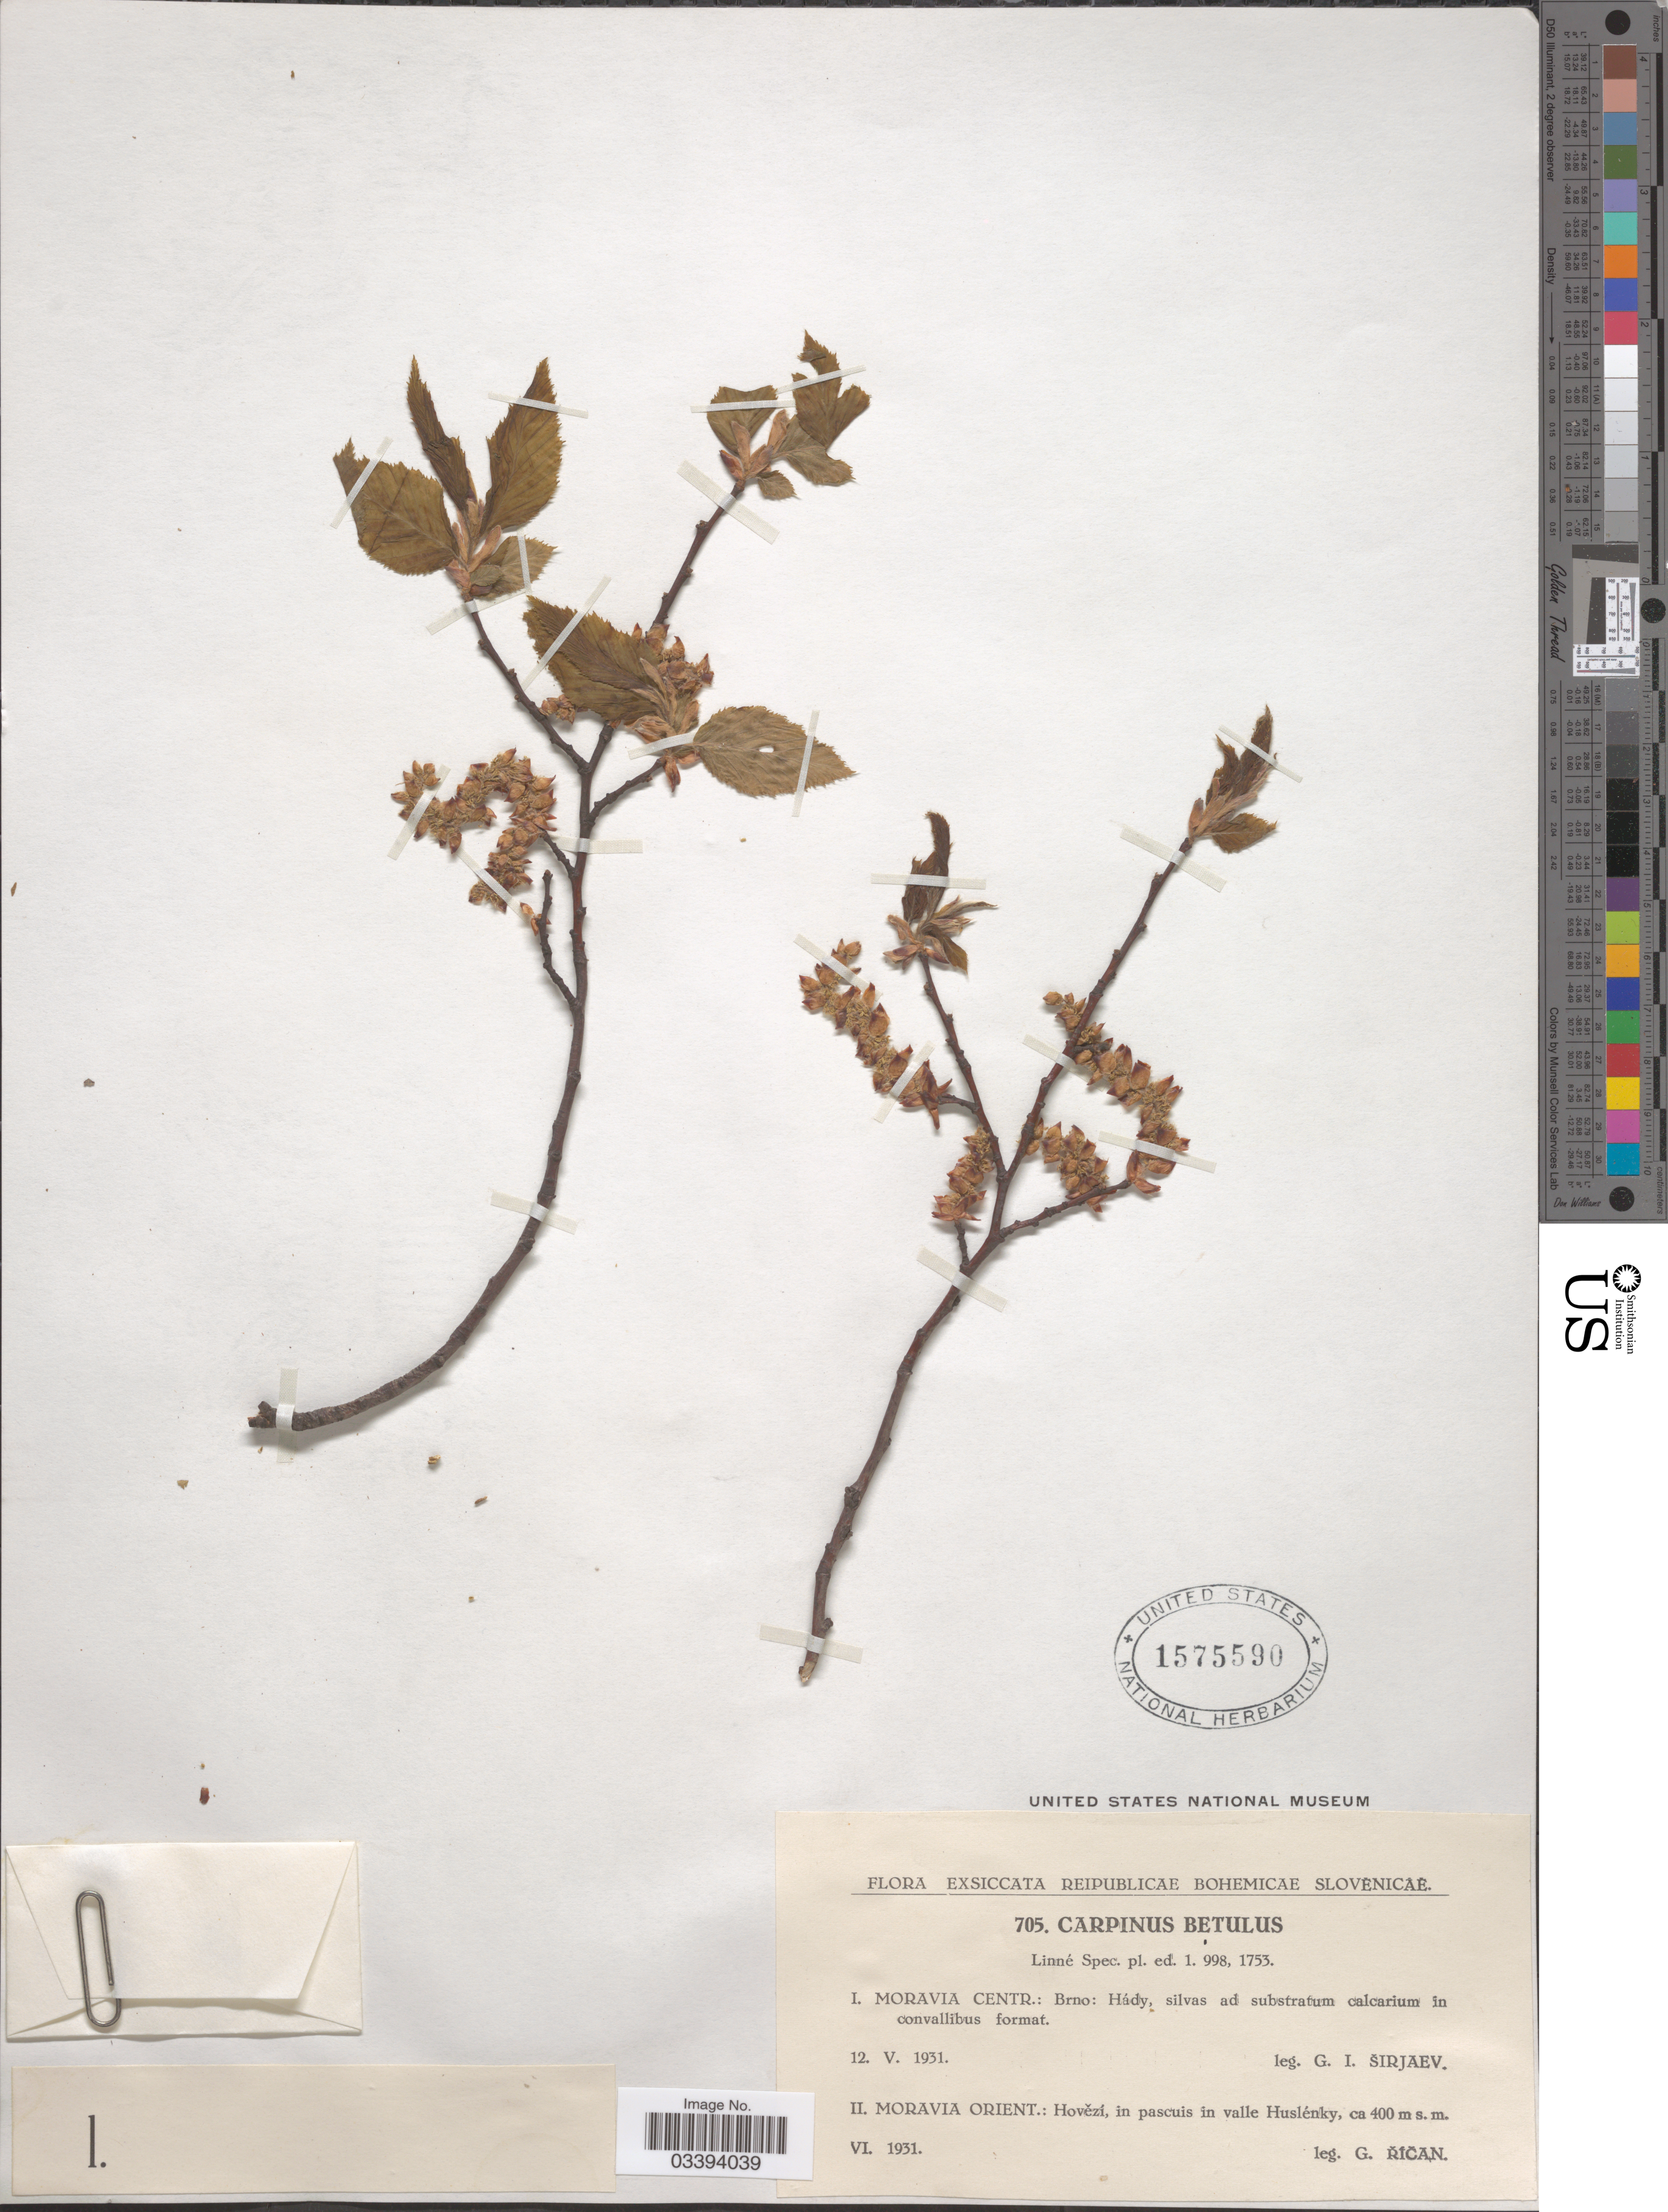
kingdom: Plantae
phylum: Tracheophyta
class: Magnoliopsida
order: Fagales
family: Betulaceae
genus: Carpinus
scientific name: Carpinus betulus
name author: L.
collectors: G. Širjaev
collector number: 705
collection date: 1931-05-12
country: Czechia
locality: Reipublicae Bohemicae Slovenicae. Moravia Centr.: Brno: Hády, silvas ad substratum calcarium in convallibus format.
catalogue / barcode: US 1575590